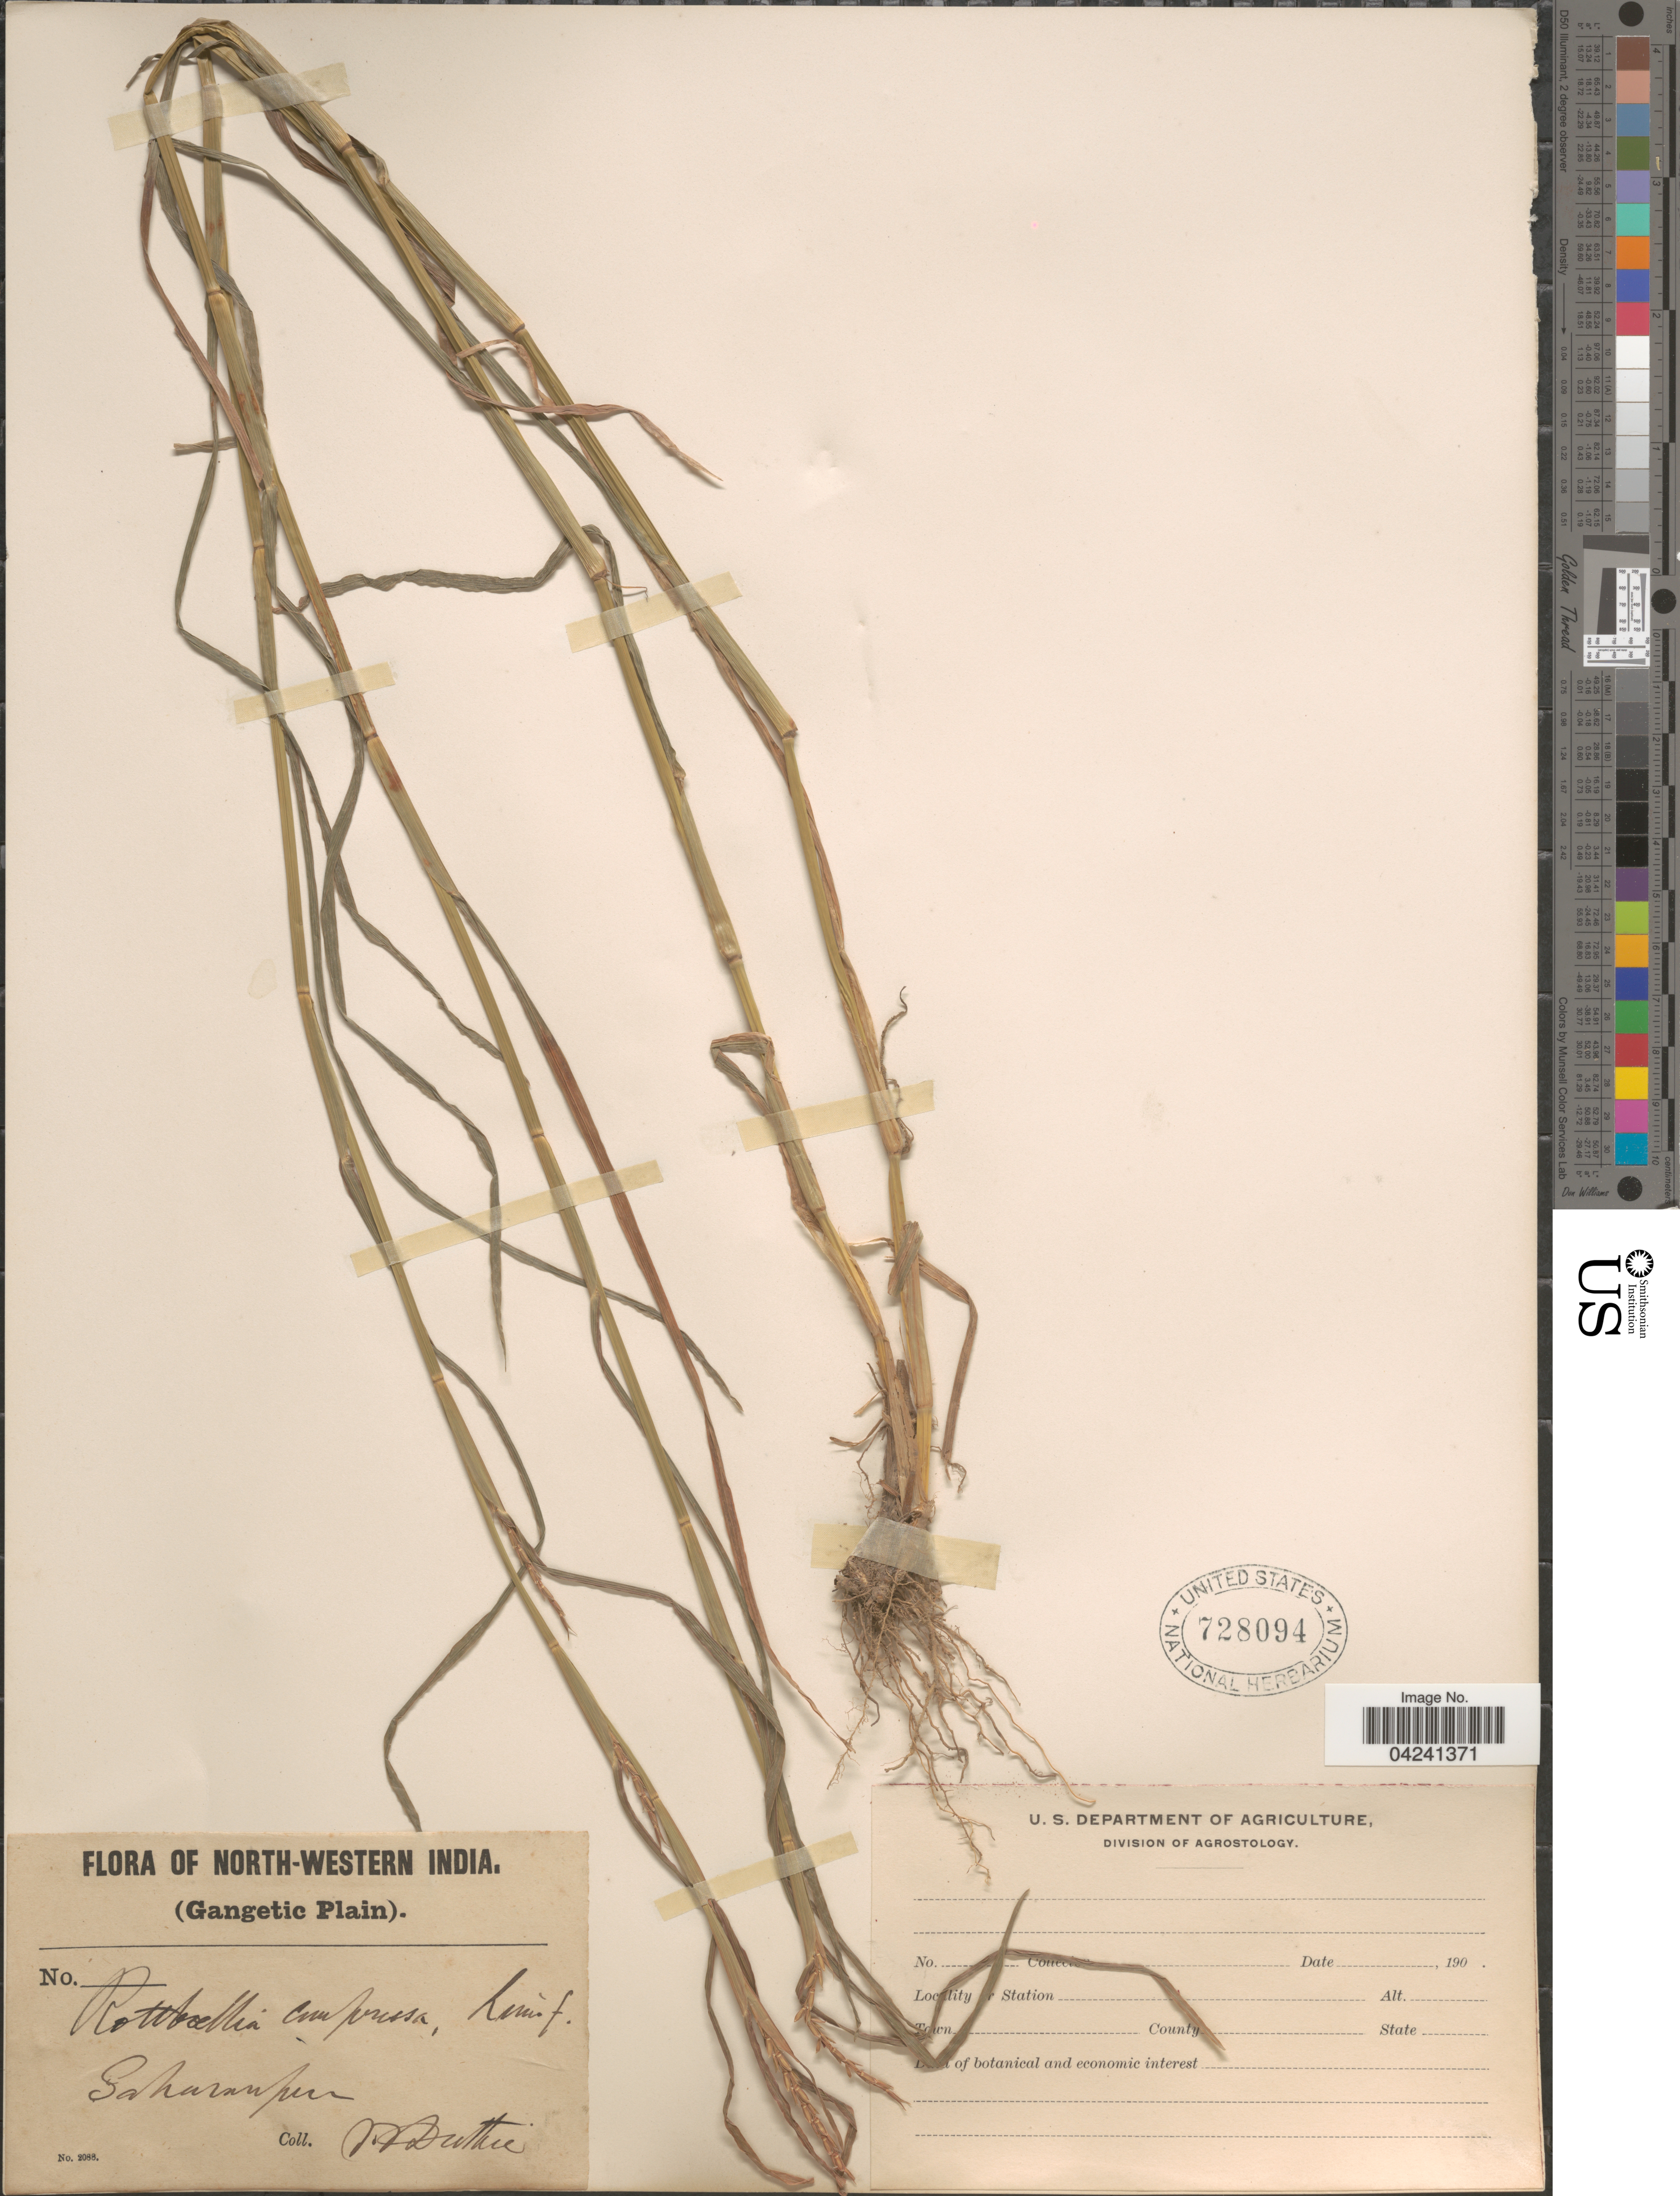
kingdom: Plantae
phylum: Tracheophyta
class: Liliopsida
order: Poales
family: Poaceae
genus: Hemarthria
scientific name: Hemarthria compressa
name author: (L.) R. Br.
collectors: J. F. Duthie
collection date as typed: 190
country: India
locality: North-Western India. (Gangetic Plain). Saharanpur.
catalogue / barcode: US 728094